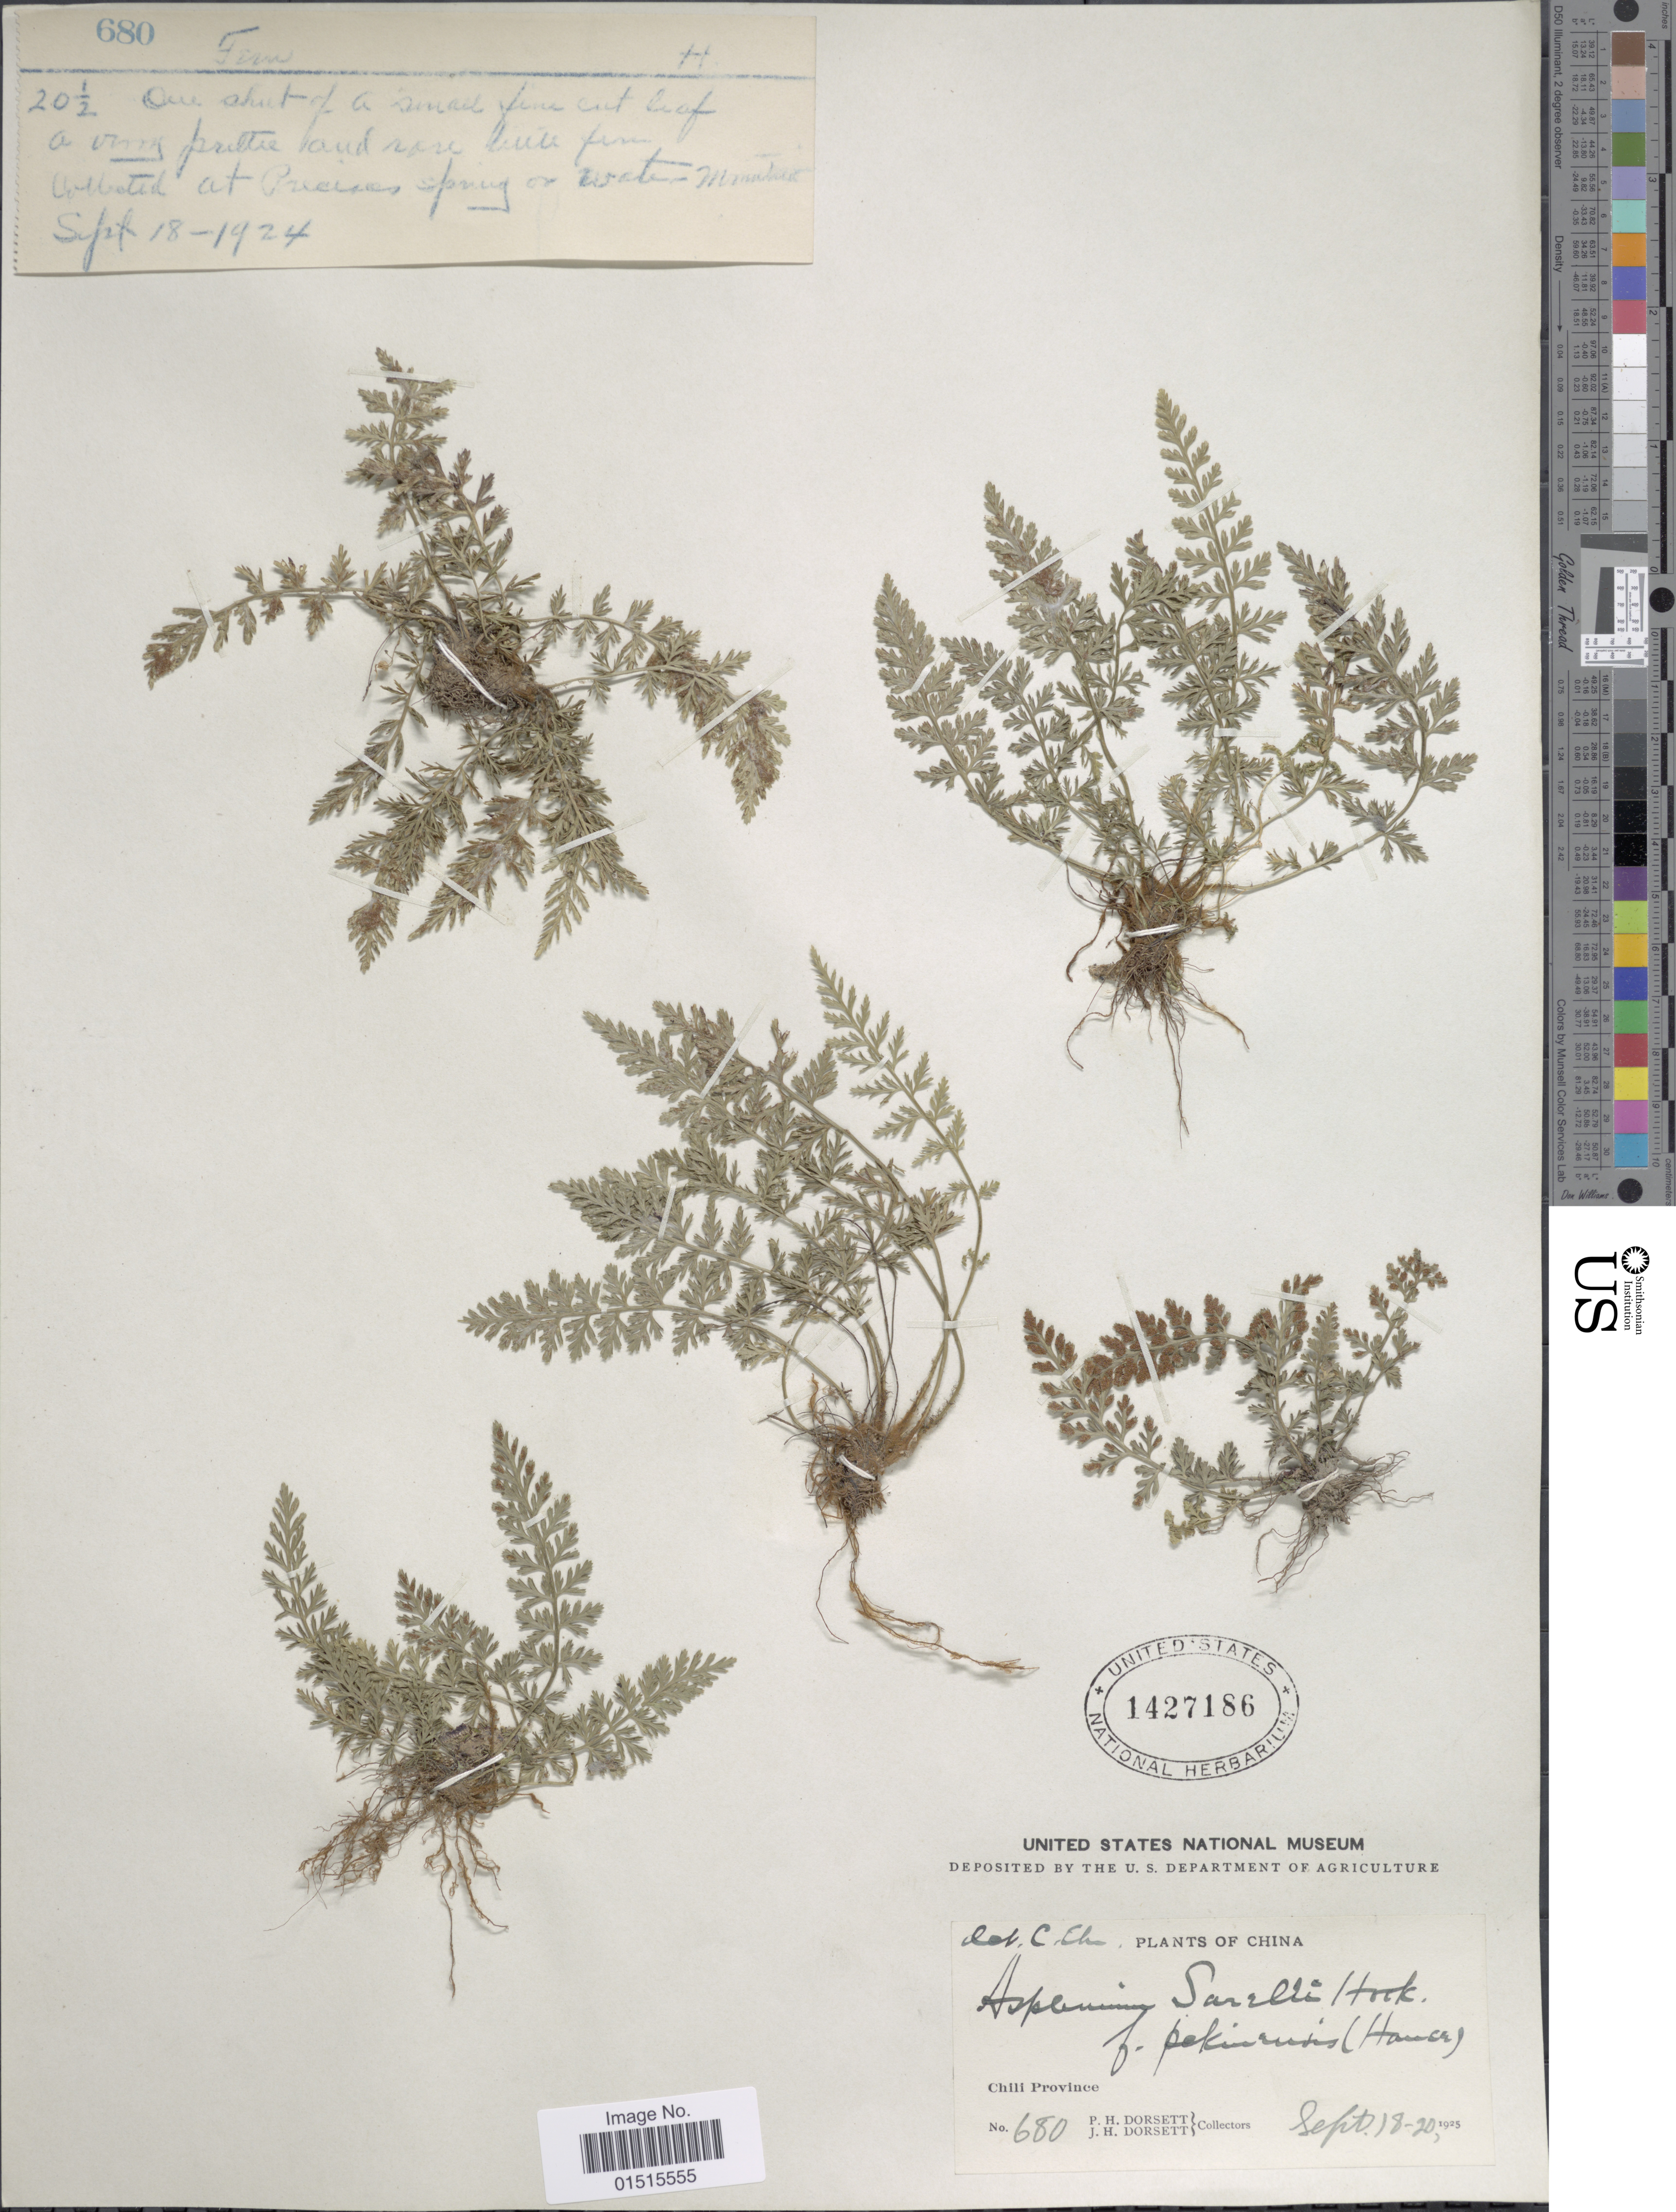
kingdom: Plantae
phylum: Tracheophyta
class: Polypodiopsida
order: Polypodiales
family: Aspleniaceae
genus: Asplenium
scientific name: Asplenium sarelii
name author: Hook.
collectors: P. H. Dorsett & J. Dorsett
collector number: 680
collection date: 1925-09-18/1925-09-20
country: China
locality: Chili Province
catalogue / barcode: US 1427186